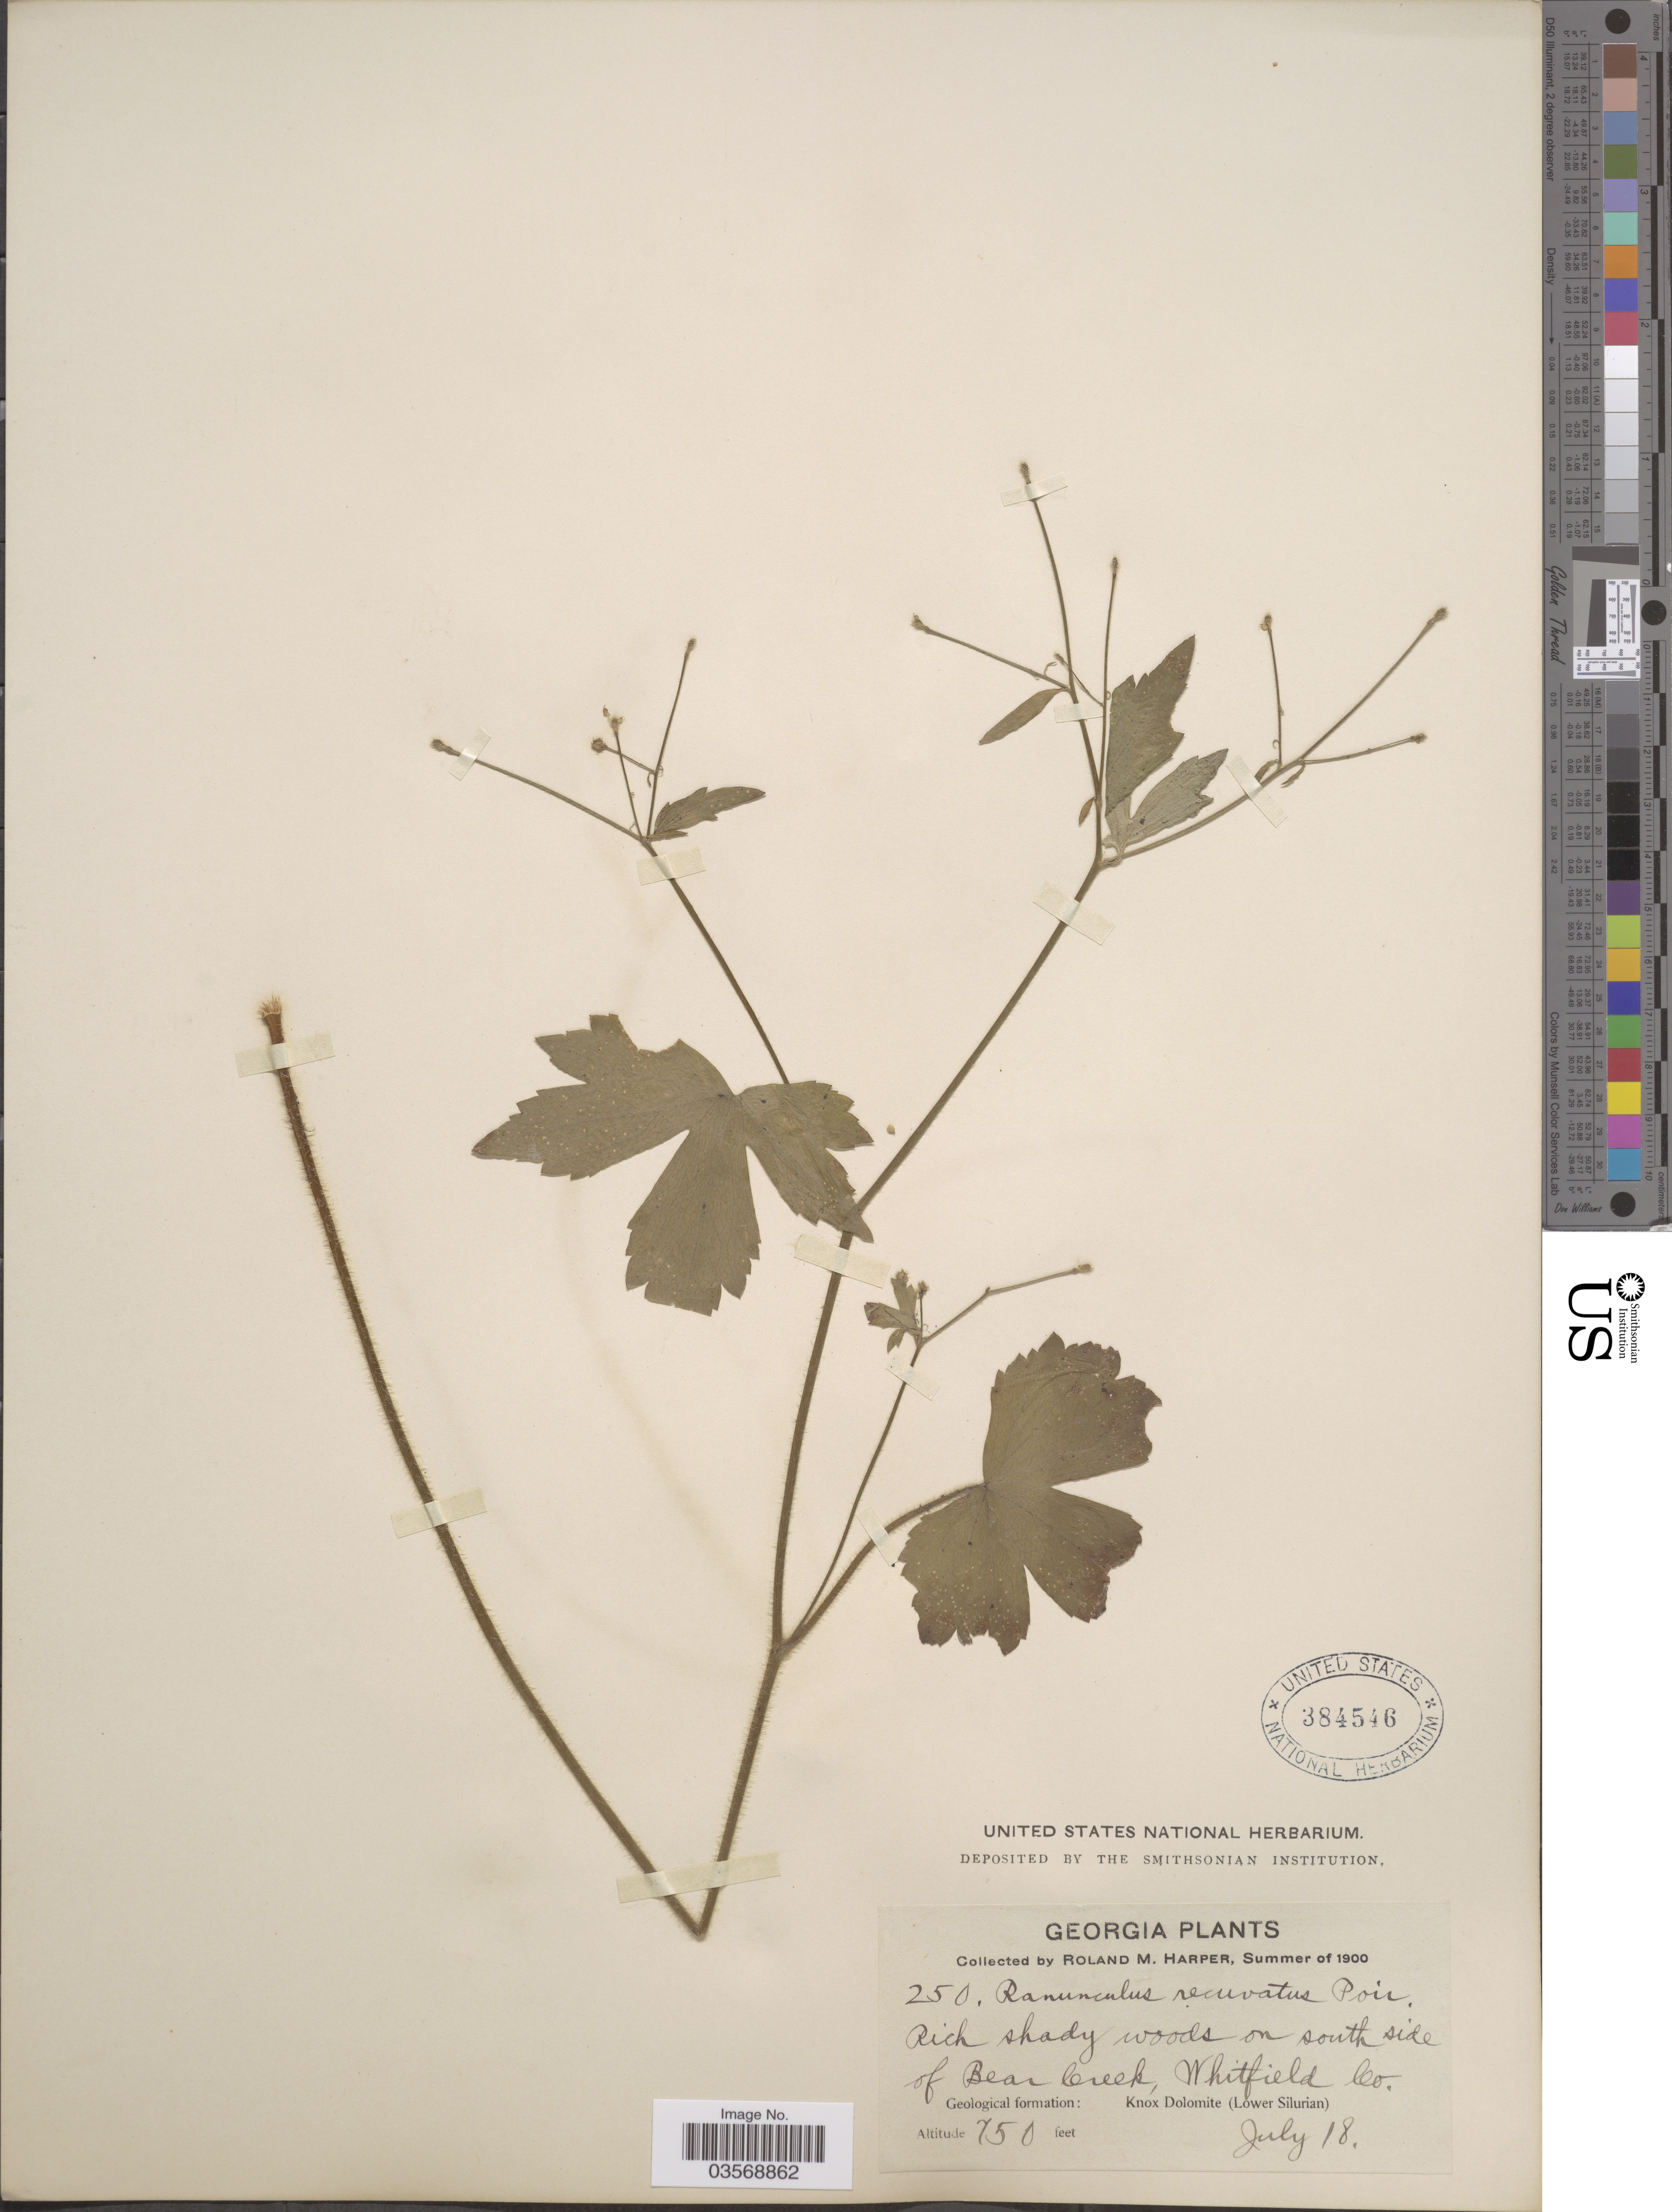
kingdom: Plantae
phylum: Tracheophyta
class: Magnoliopsida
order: Ranunculales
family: Ranunculaceae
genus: Ranunculus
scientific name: Ranunculus recurvatus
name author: Poir.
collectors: R. M. Harper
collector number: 250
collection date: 1900-07-18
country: United States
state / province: Georgia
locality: South side of Bear Creek, Whitfield Co.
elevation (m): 229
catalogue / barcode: US 384546